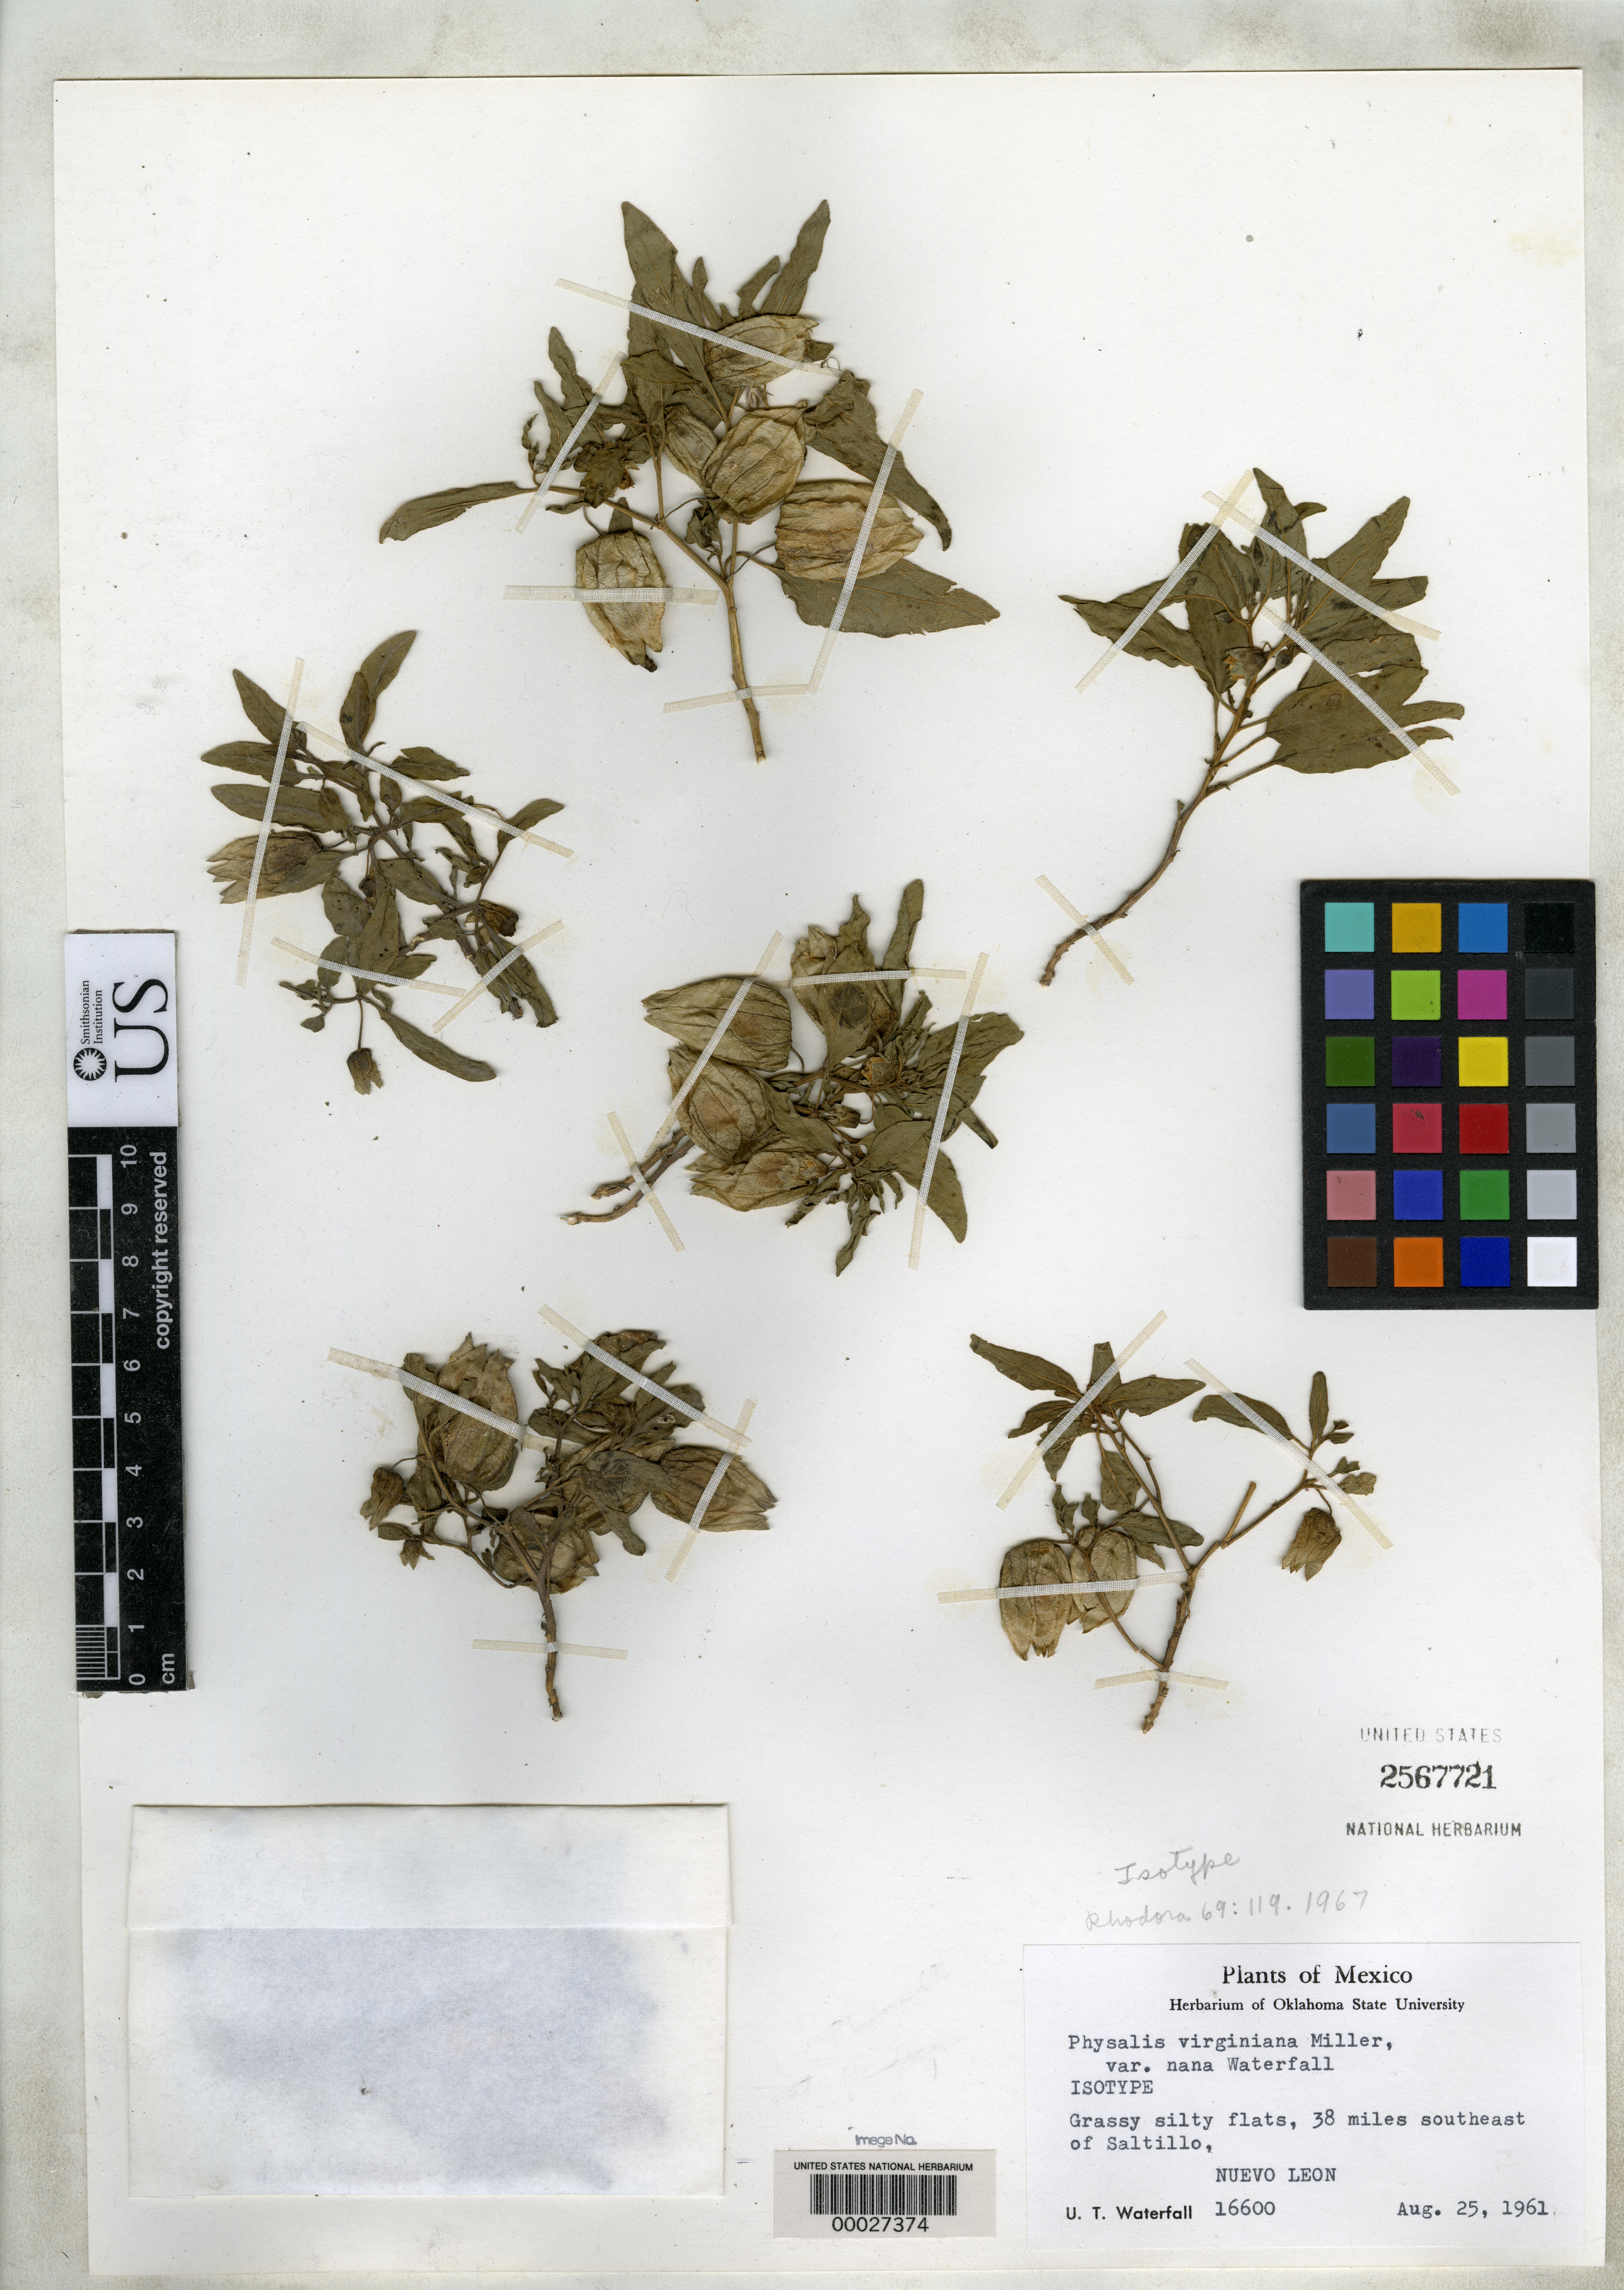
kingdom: Plantae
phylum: Tracheophyta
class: Magnoliopsida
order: Solanales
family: Solanaceae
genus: Physalis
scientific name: Physalis virginiana var. nana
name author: Waterf.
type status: Isotype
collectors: U. T. Waterfall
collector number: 16600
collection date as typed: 25 Aug 1961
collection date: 1961-08-25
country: Mexico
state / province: Nuevo León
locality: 38 mi. SE of Saltillo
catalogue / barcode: US 2567721